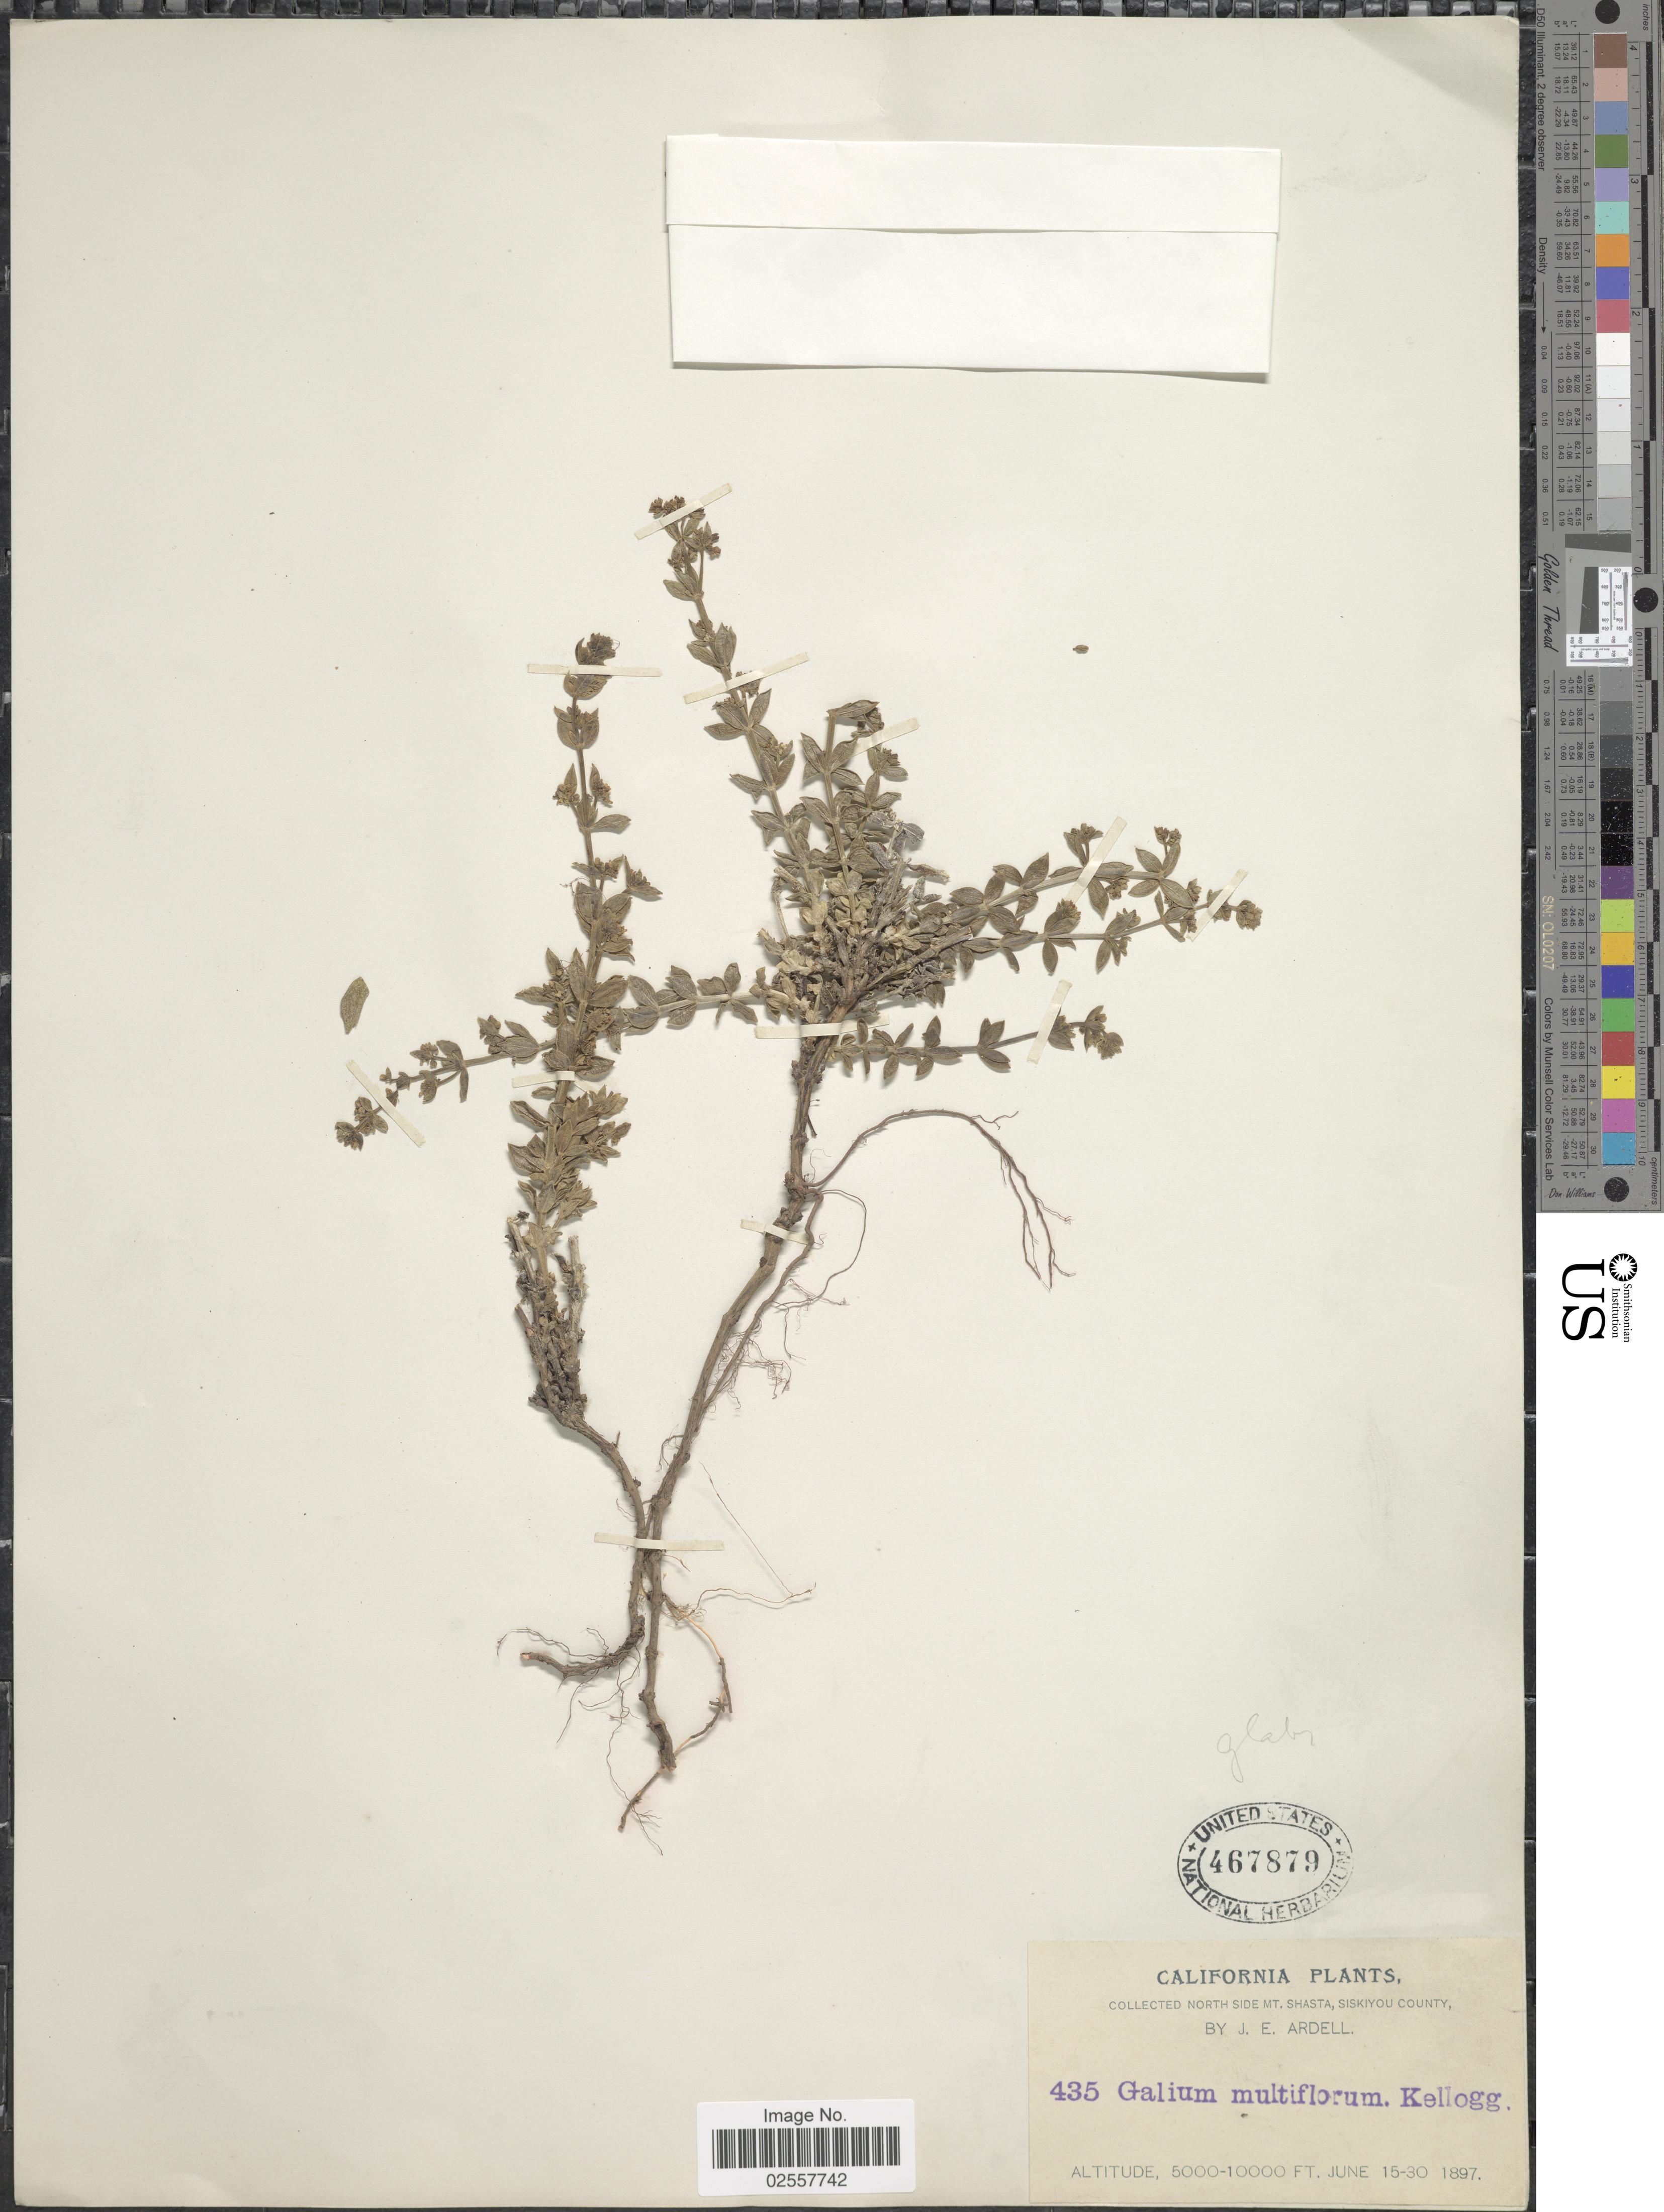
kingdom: Plantae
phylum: Tracheophyta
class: Magnoliopsida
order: Gentianales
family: Rubiaceae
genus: Galium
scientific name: Galium glabrescens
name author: (Ehrend.) Dempster & Ehrend.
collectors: J. Ardell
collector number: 435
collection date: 1897-06-15/1897-06-30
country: United States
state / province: California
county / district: Siskiyou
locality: North side Mt. Shasta, Siskiyou County.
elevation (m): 1524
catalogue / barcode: US 467879